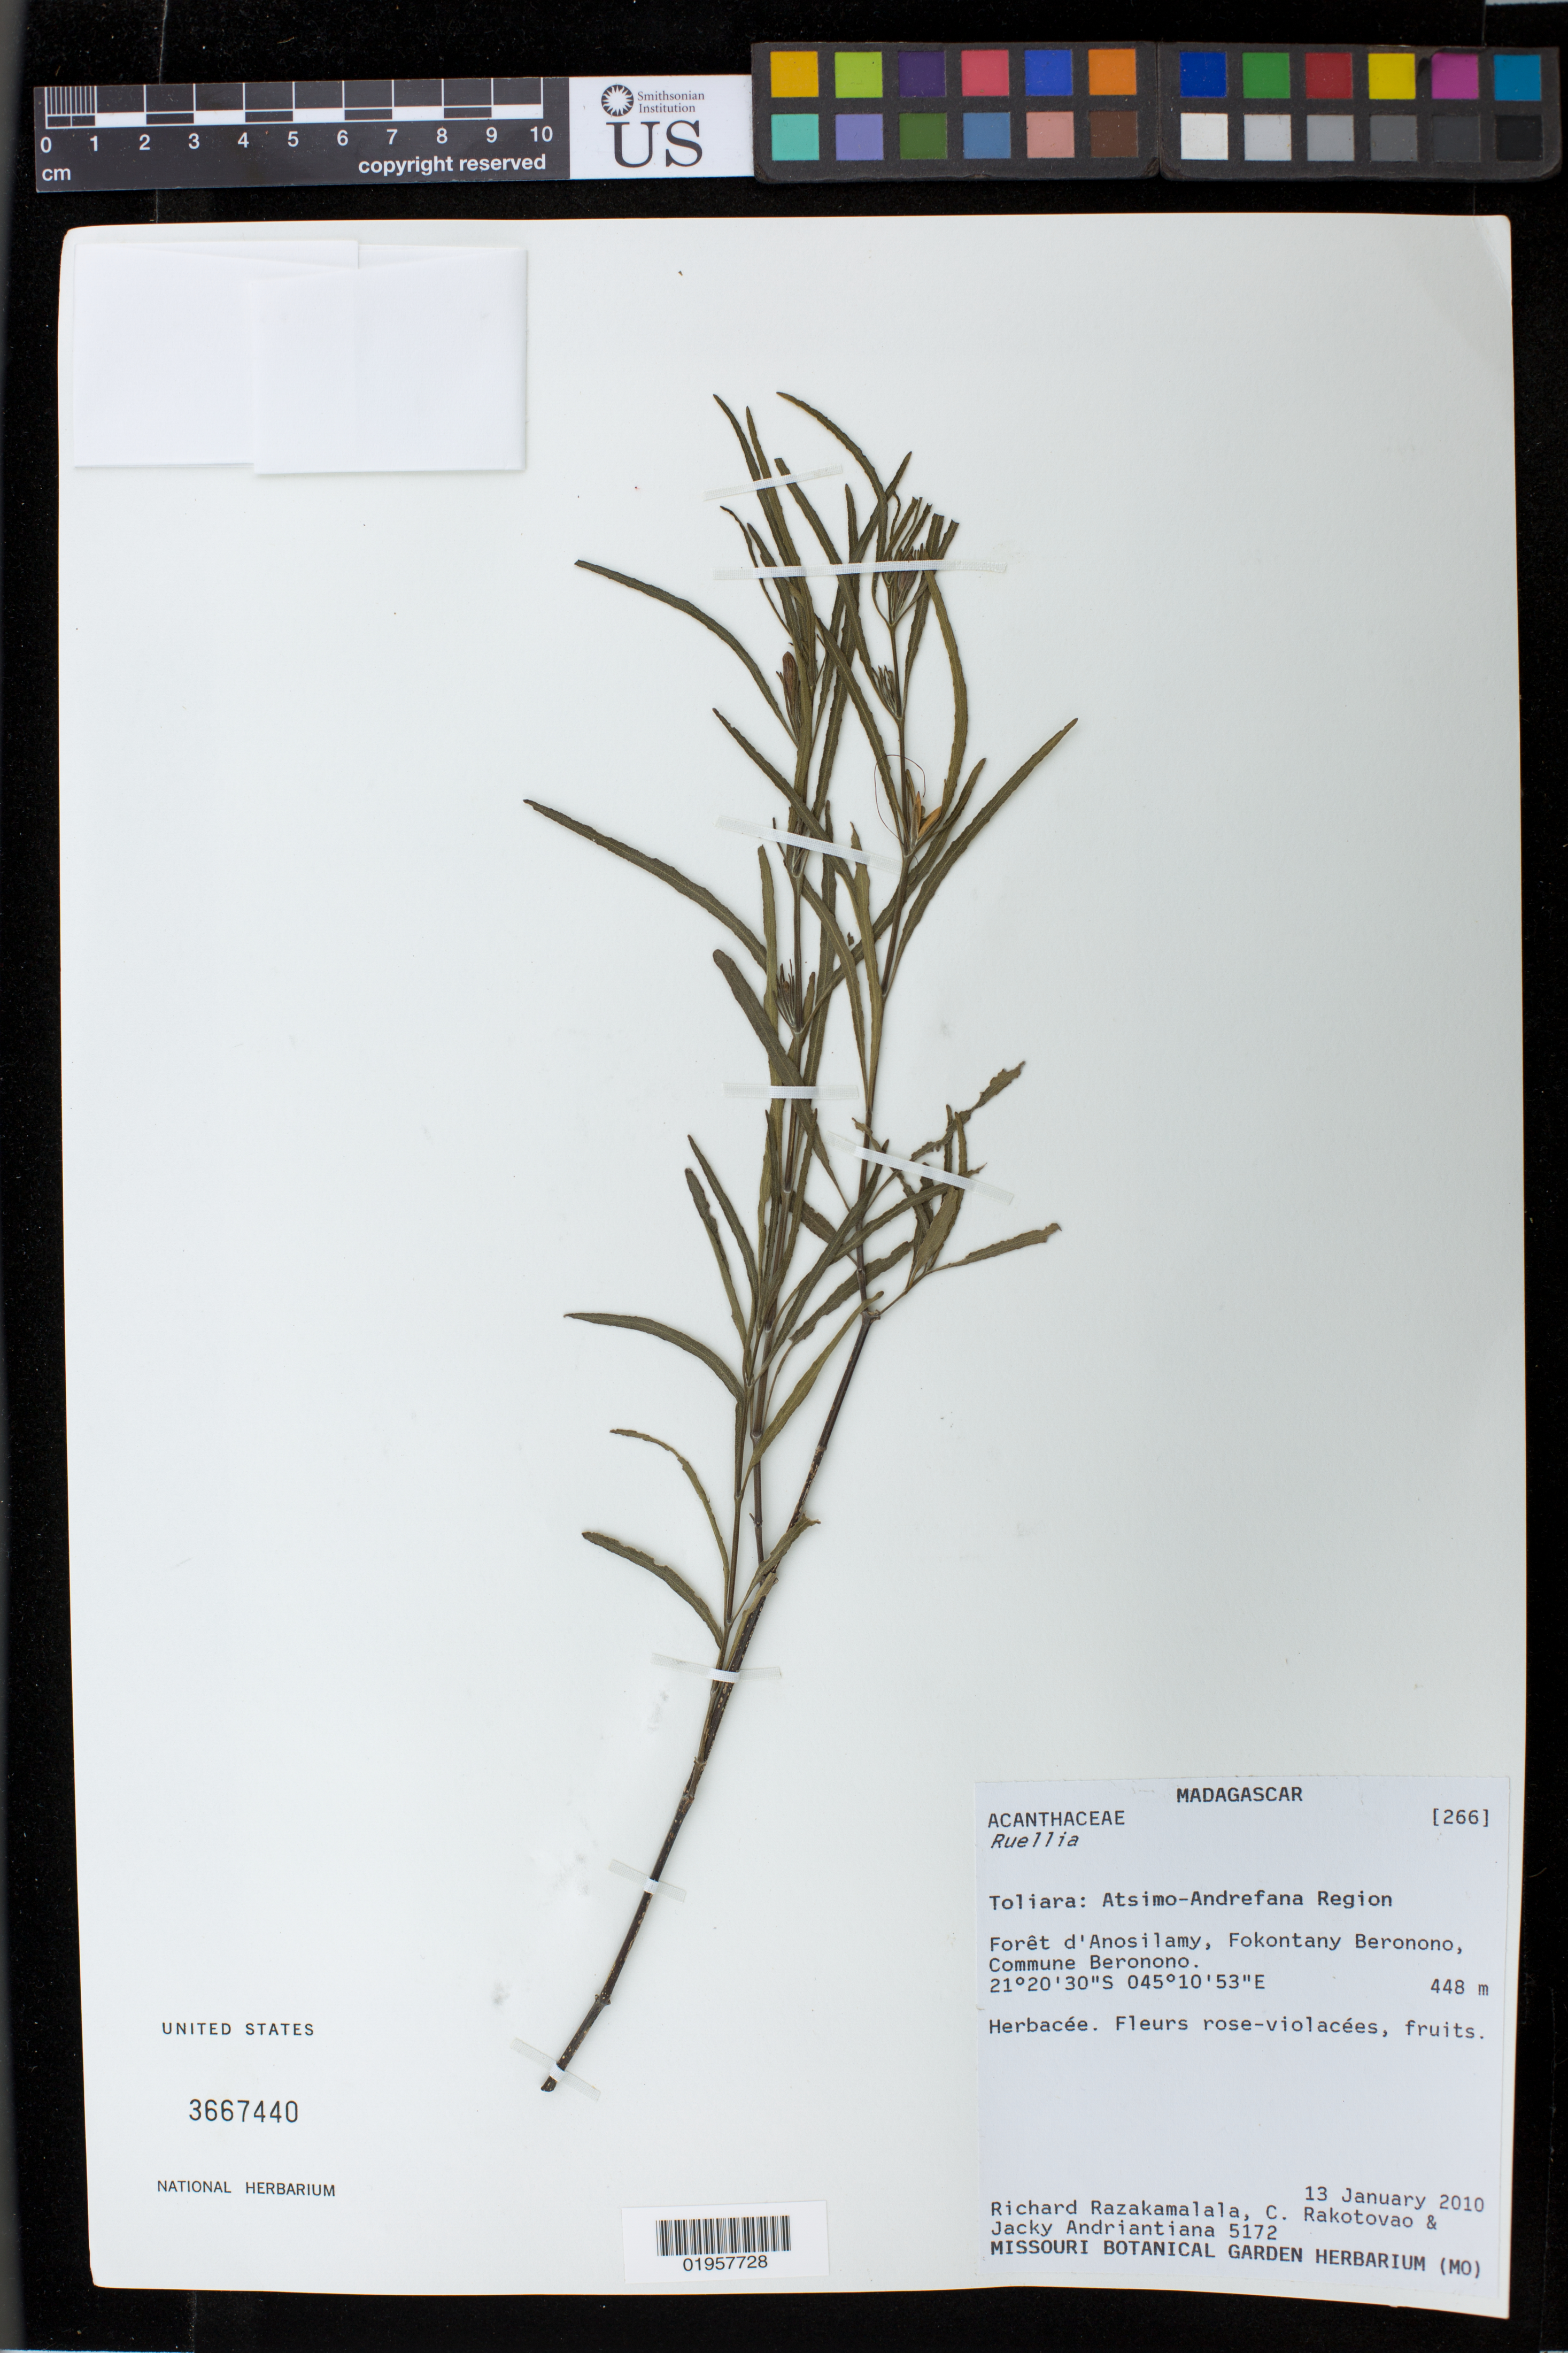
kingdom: Plantae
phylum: Tracheophyta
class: Magnoliopsida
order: Lamiales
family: Acanthaceae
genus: Ruellia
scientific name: Ruellia sp.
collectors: R. Razakamalala, C. Rakotovao & J. Andriantiana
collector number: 5172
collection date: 2010-01-13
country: Madagascar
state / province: Atsimo-Andrefana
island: Madagascar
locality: Atsimo-Andrefana Region. Forêt d'Anosilamy, Fokontany Beronono, Commune Beronono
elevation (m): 448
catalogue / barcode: US 3667440